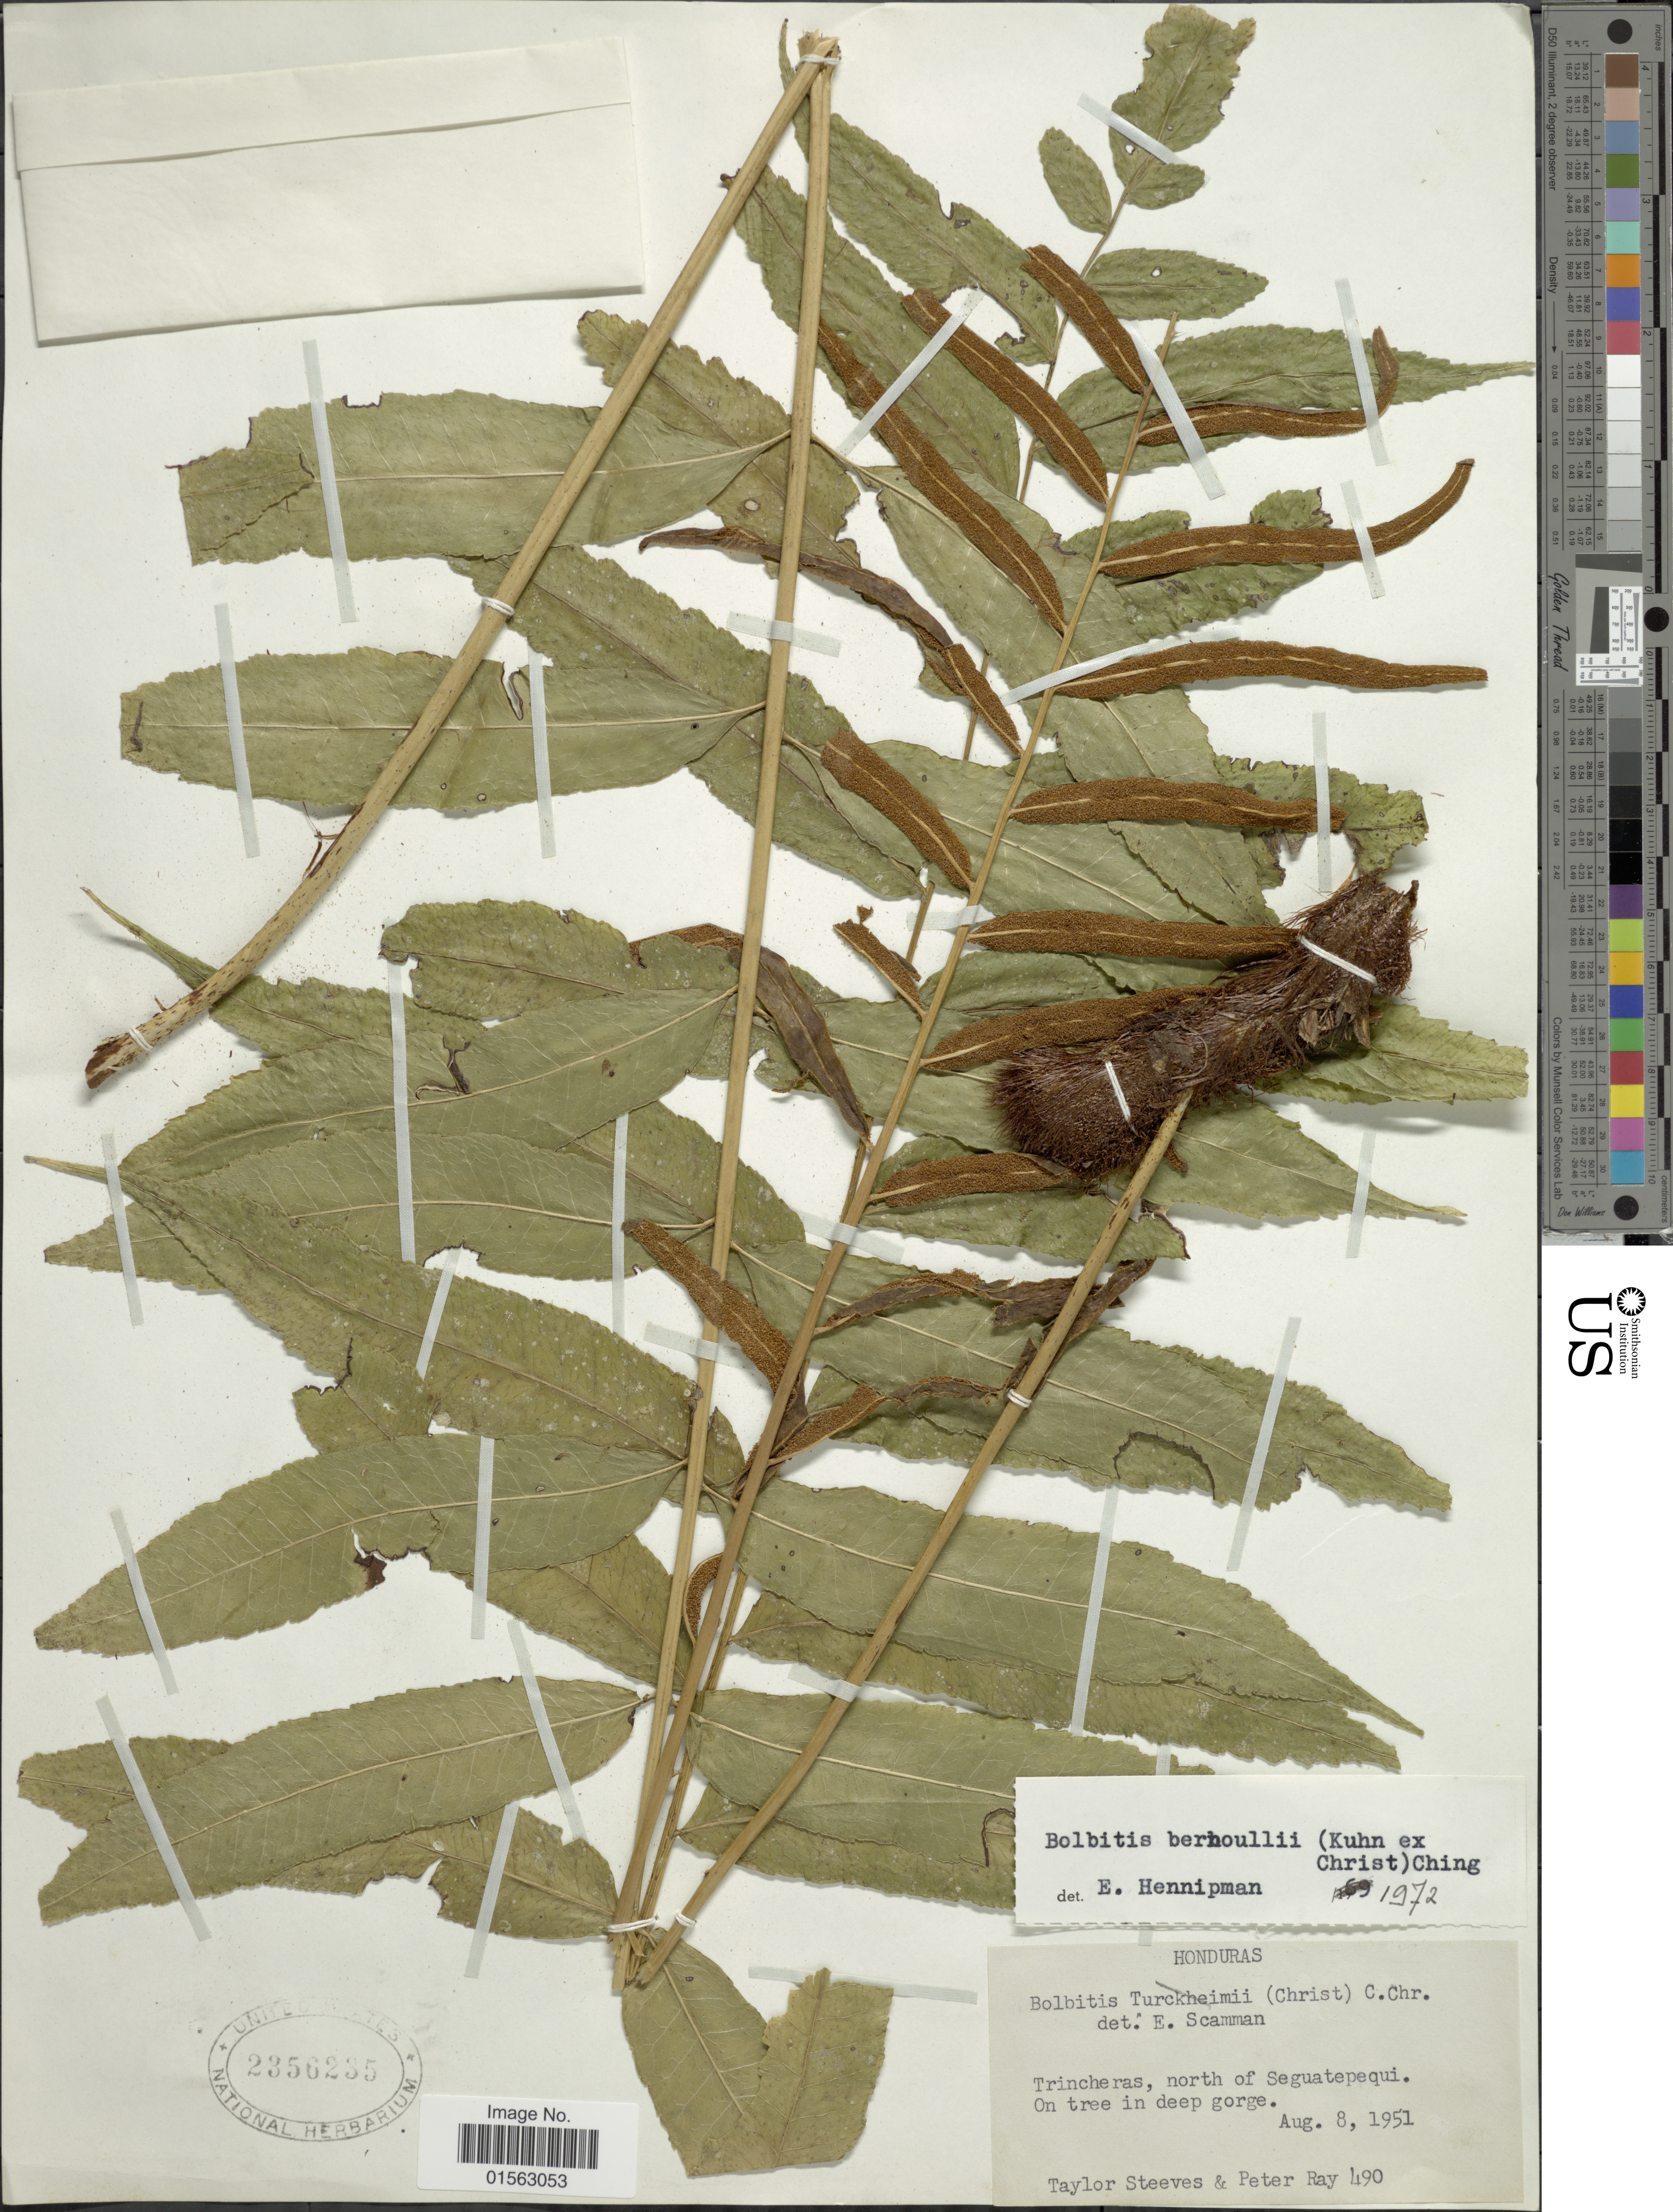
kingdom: Plantae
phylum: Tracheophyta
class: Polypodiopsida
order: Polypodiales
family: Dryopteridaceae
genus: Mickelia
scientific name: Mickelia bernoullii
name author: (Kuhn ex Christ) R.C. Moran et al.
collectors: T. Steeves & P. Ray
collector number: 490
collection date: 1951-08-08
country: Honduras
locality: Trincheras, north of Seguatepequi, on tree in deep gorge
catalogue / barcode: US 2356235